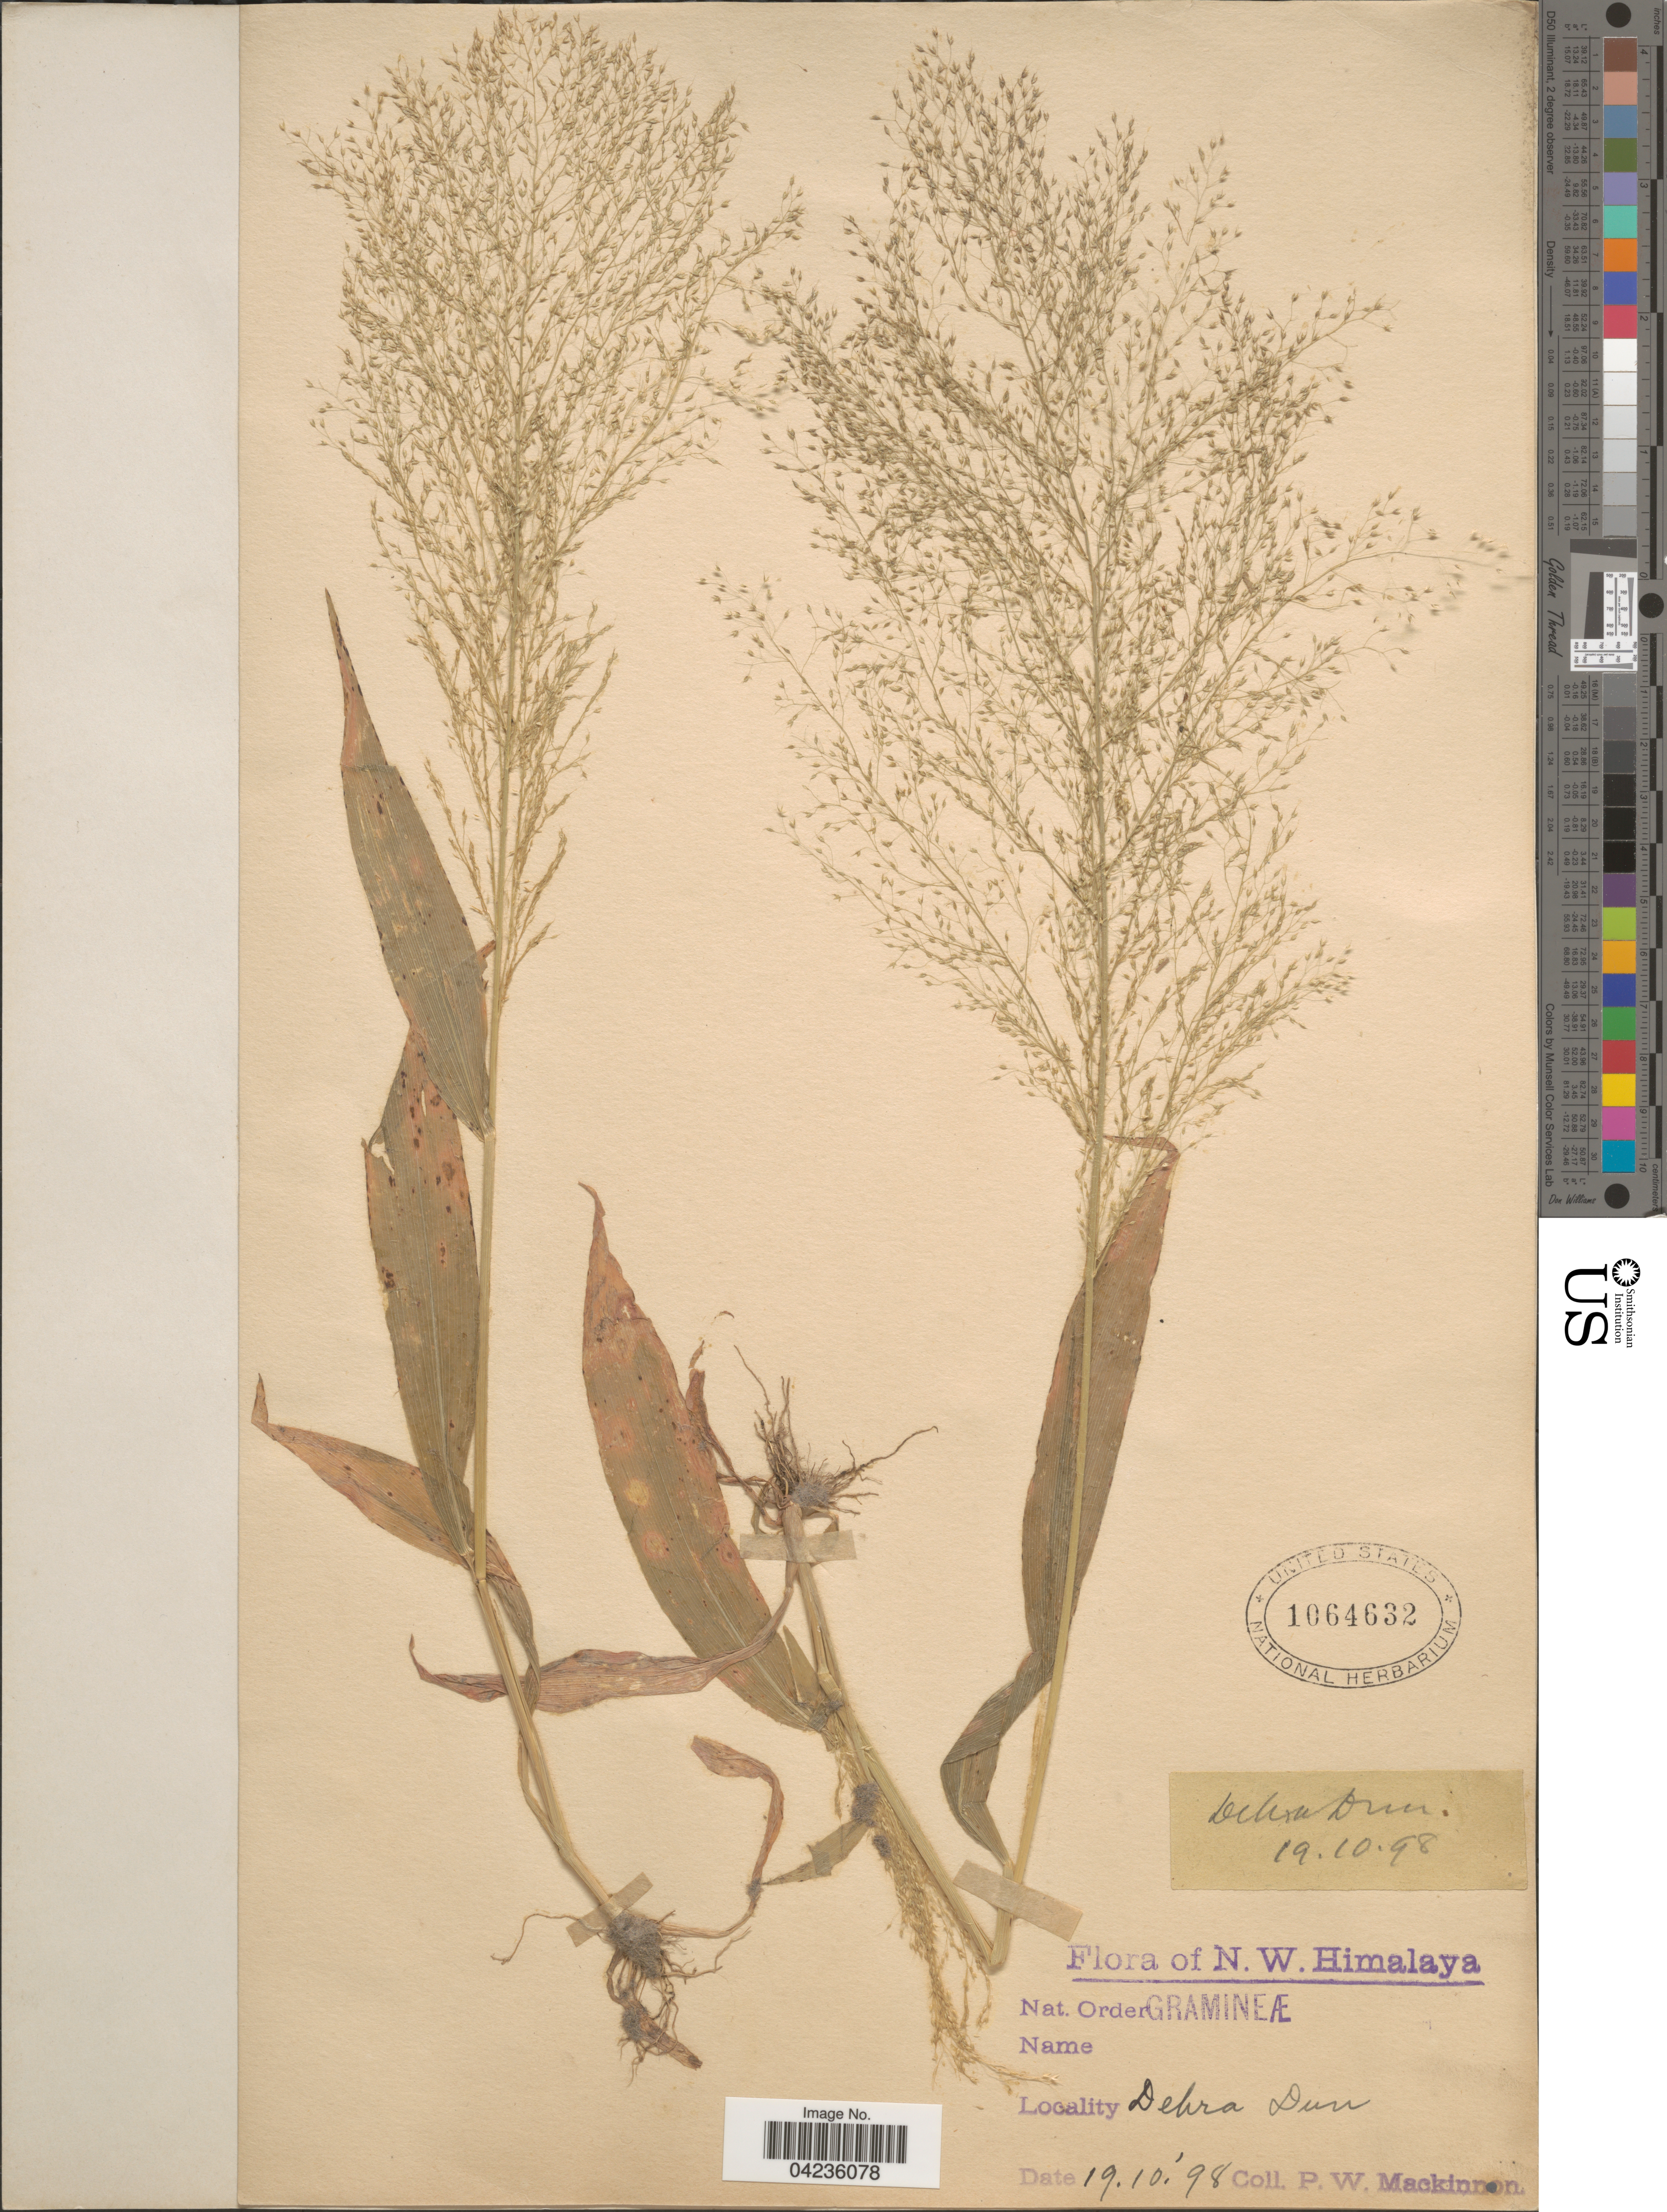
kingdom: Plantae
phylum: Tracheophyta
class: Liliopsida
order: Poales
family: Poaceae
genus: Arundinella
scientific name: Arundinella pumila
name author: (Hochst. ex A. Rich.) Steud.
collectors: P. Mackinnon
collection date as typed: Transcribed d/m/y: 19/10/98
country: India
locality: N.W. Himalaya. Dehra Dun.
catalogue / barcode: US 1064632